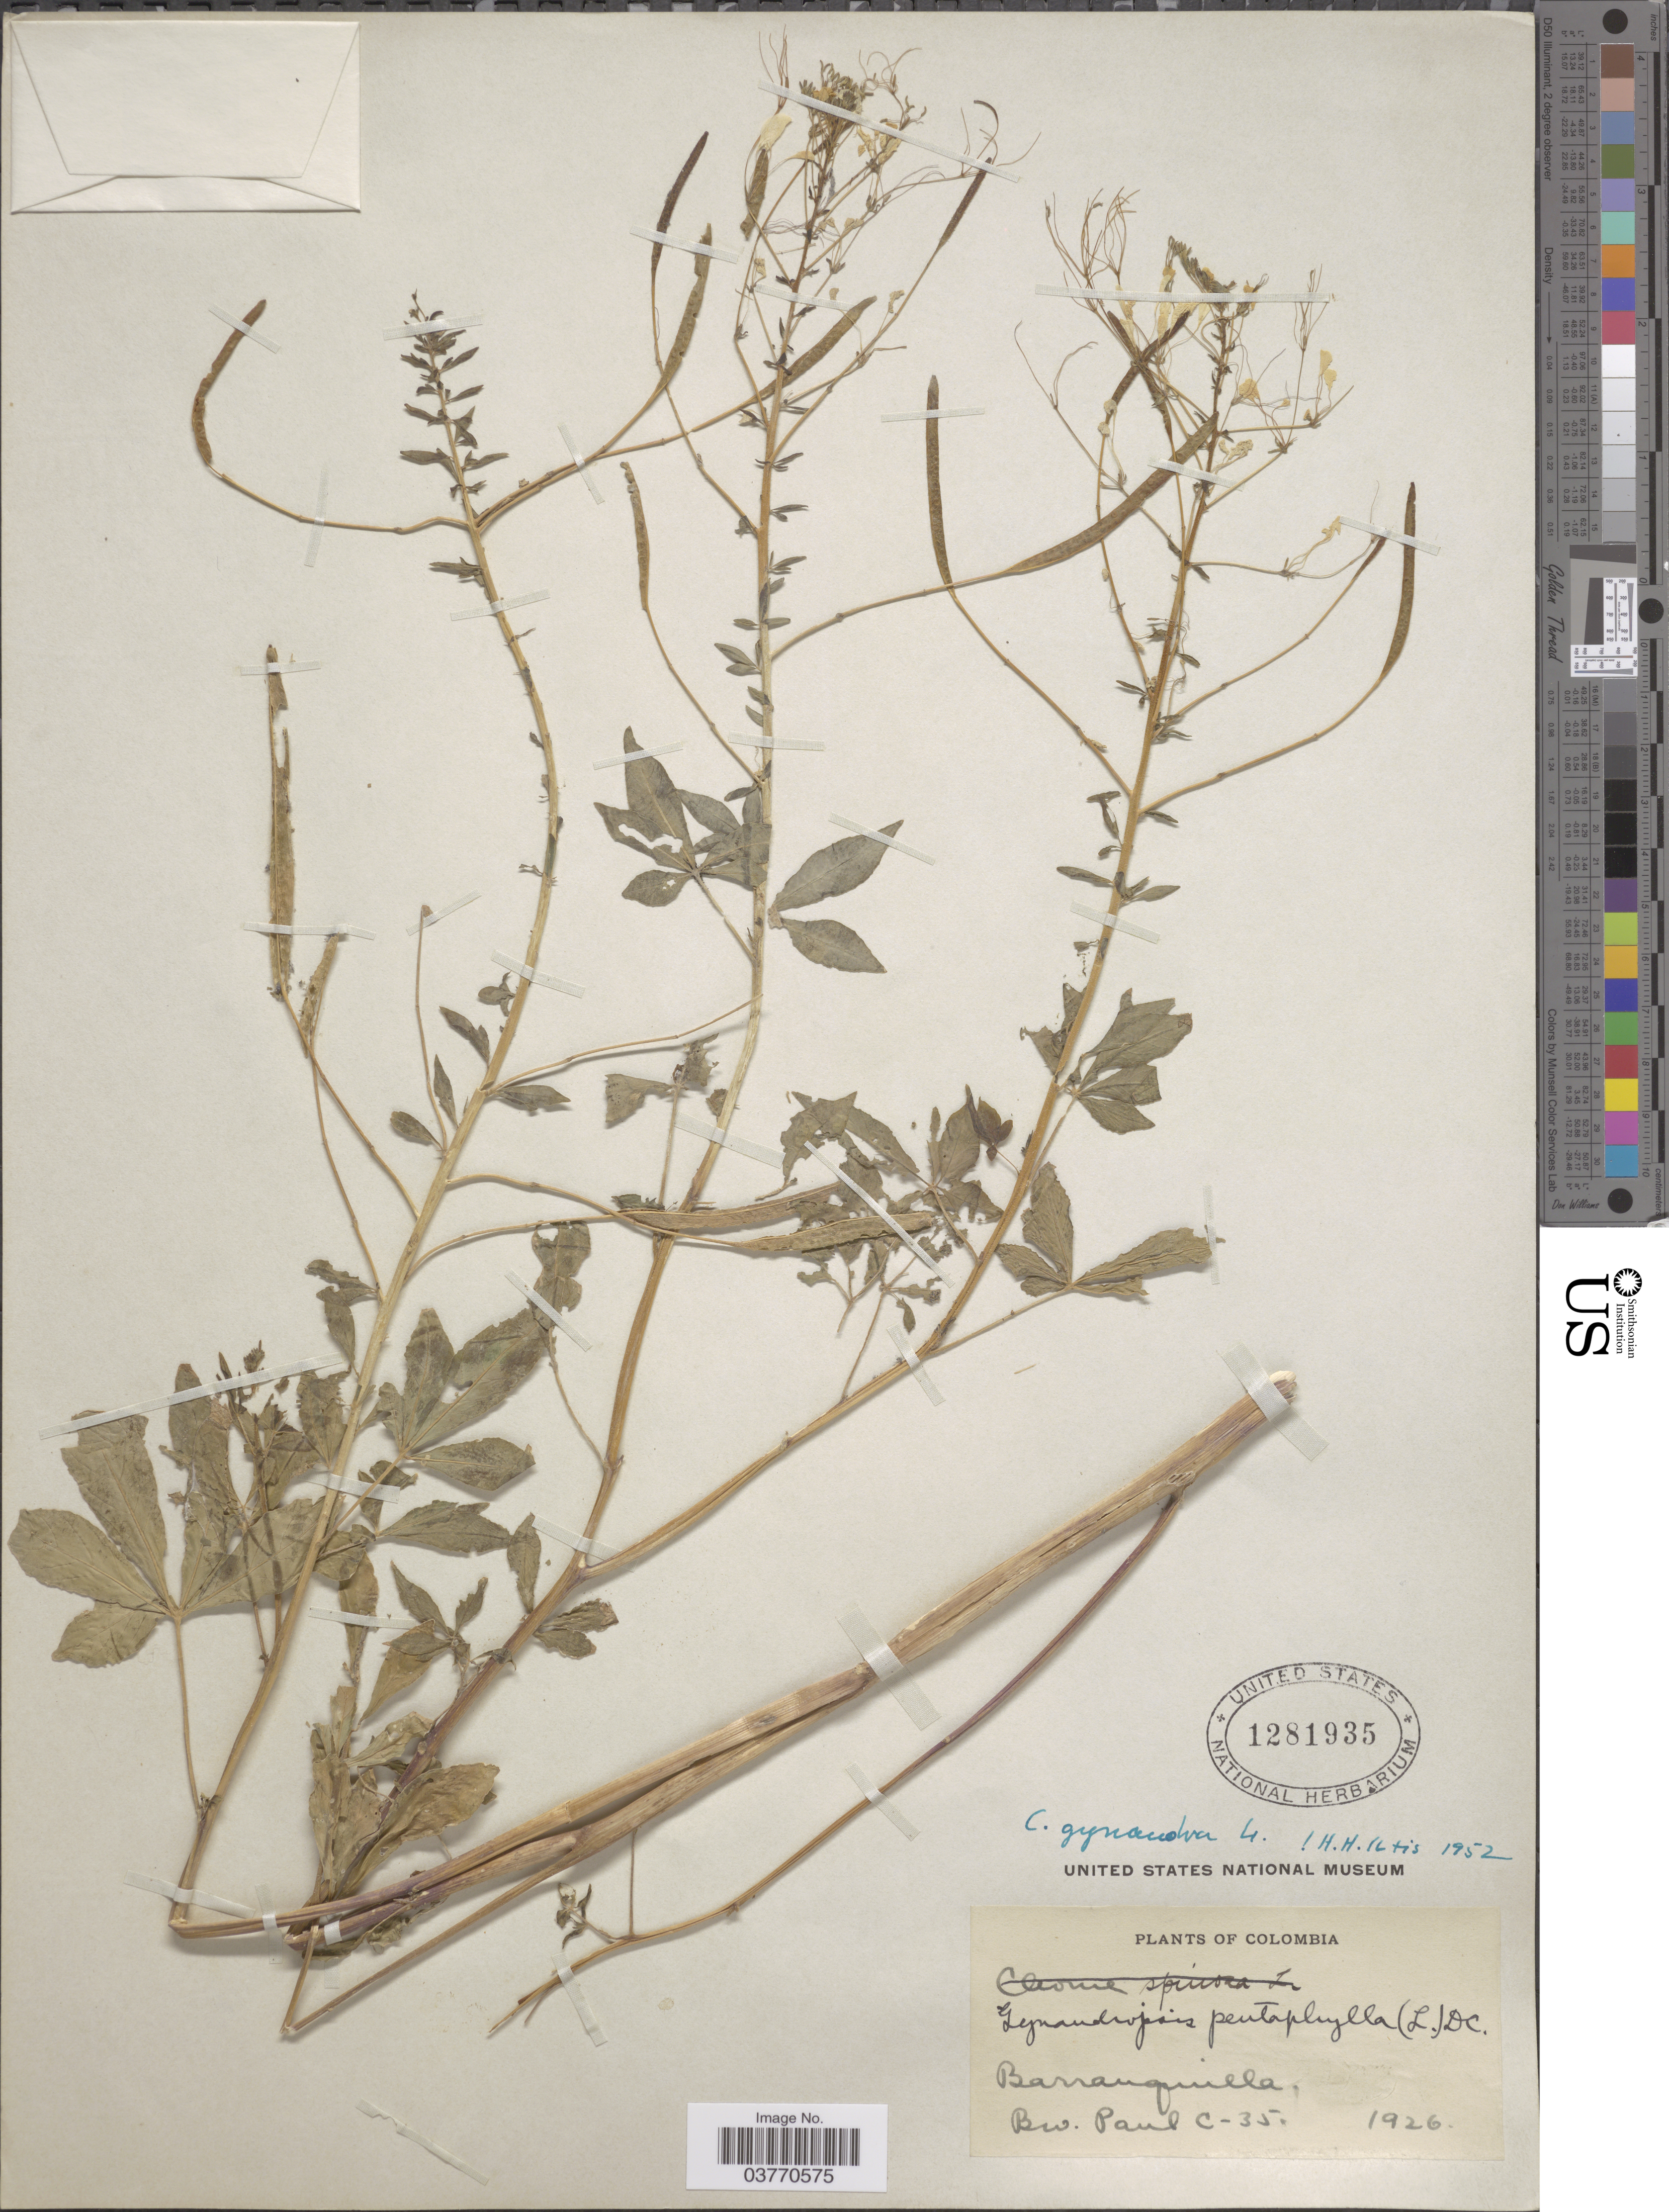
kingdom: Plantae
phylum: Tracheophyta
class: Magnoliopsida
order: Brassicales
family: Cleomaceae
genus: Gynandropsis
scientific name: Gynandropsis gynandra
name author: (L.) Briq.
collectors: B. Paul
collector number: C-35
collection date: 1926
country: Colombia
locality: Barranquilla.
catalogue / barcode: US 1281935